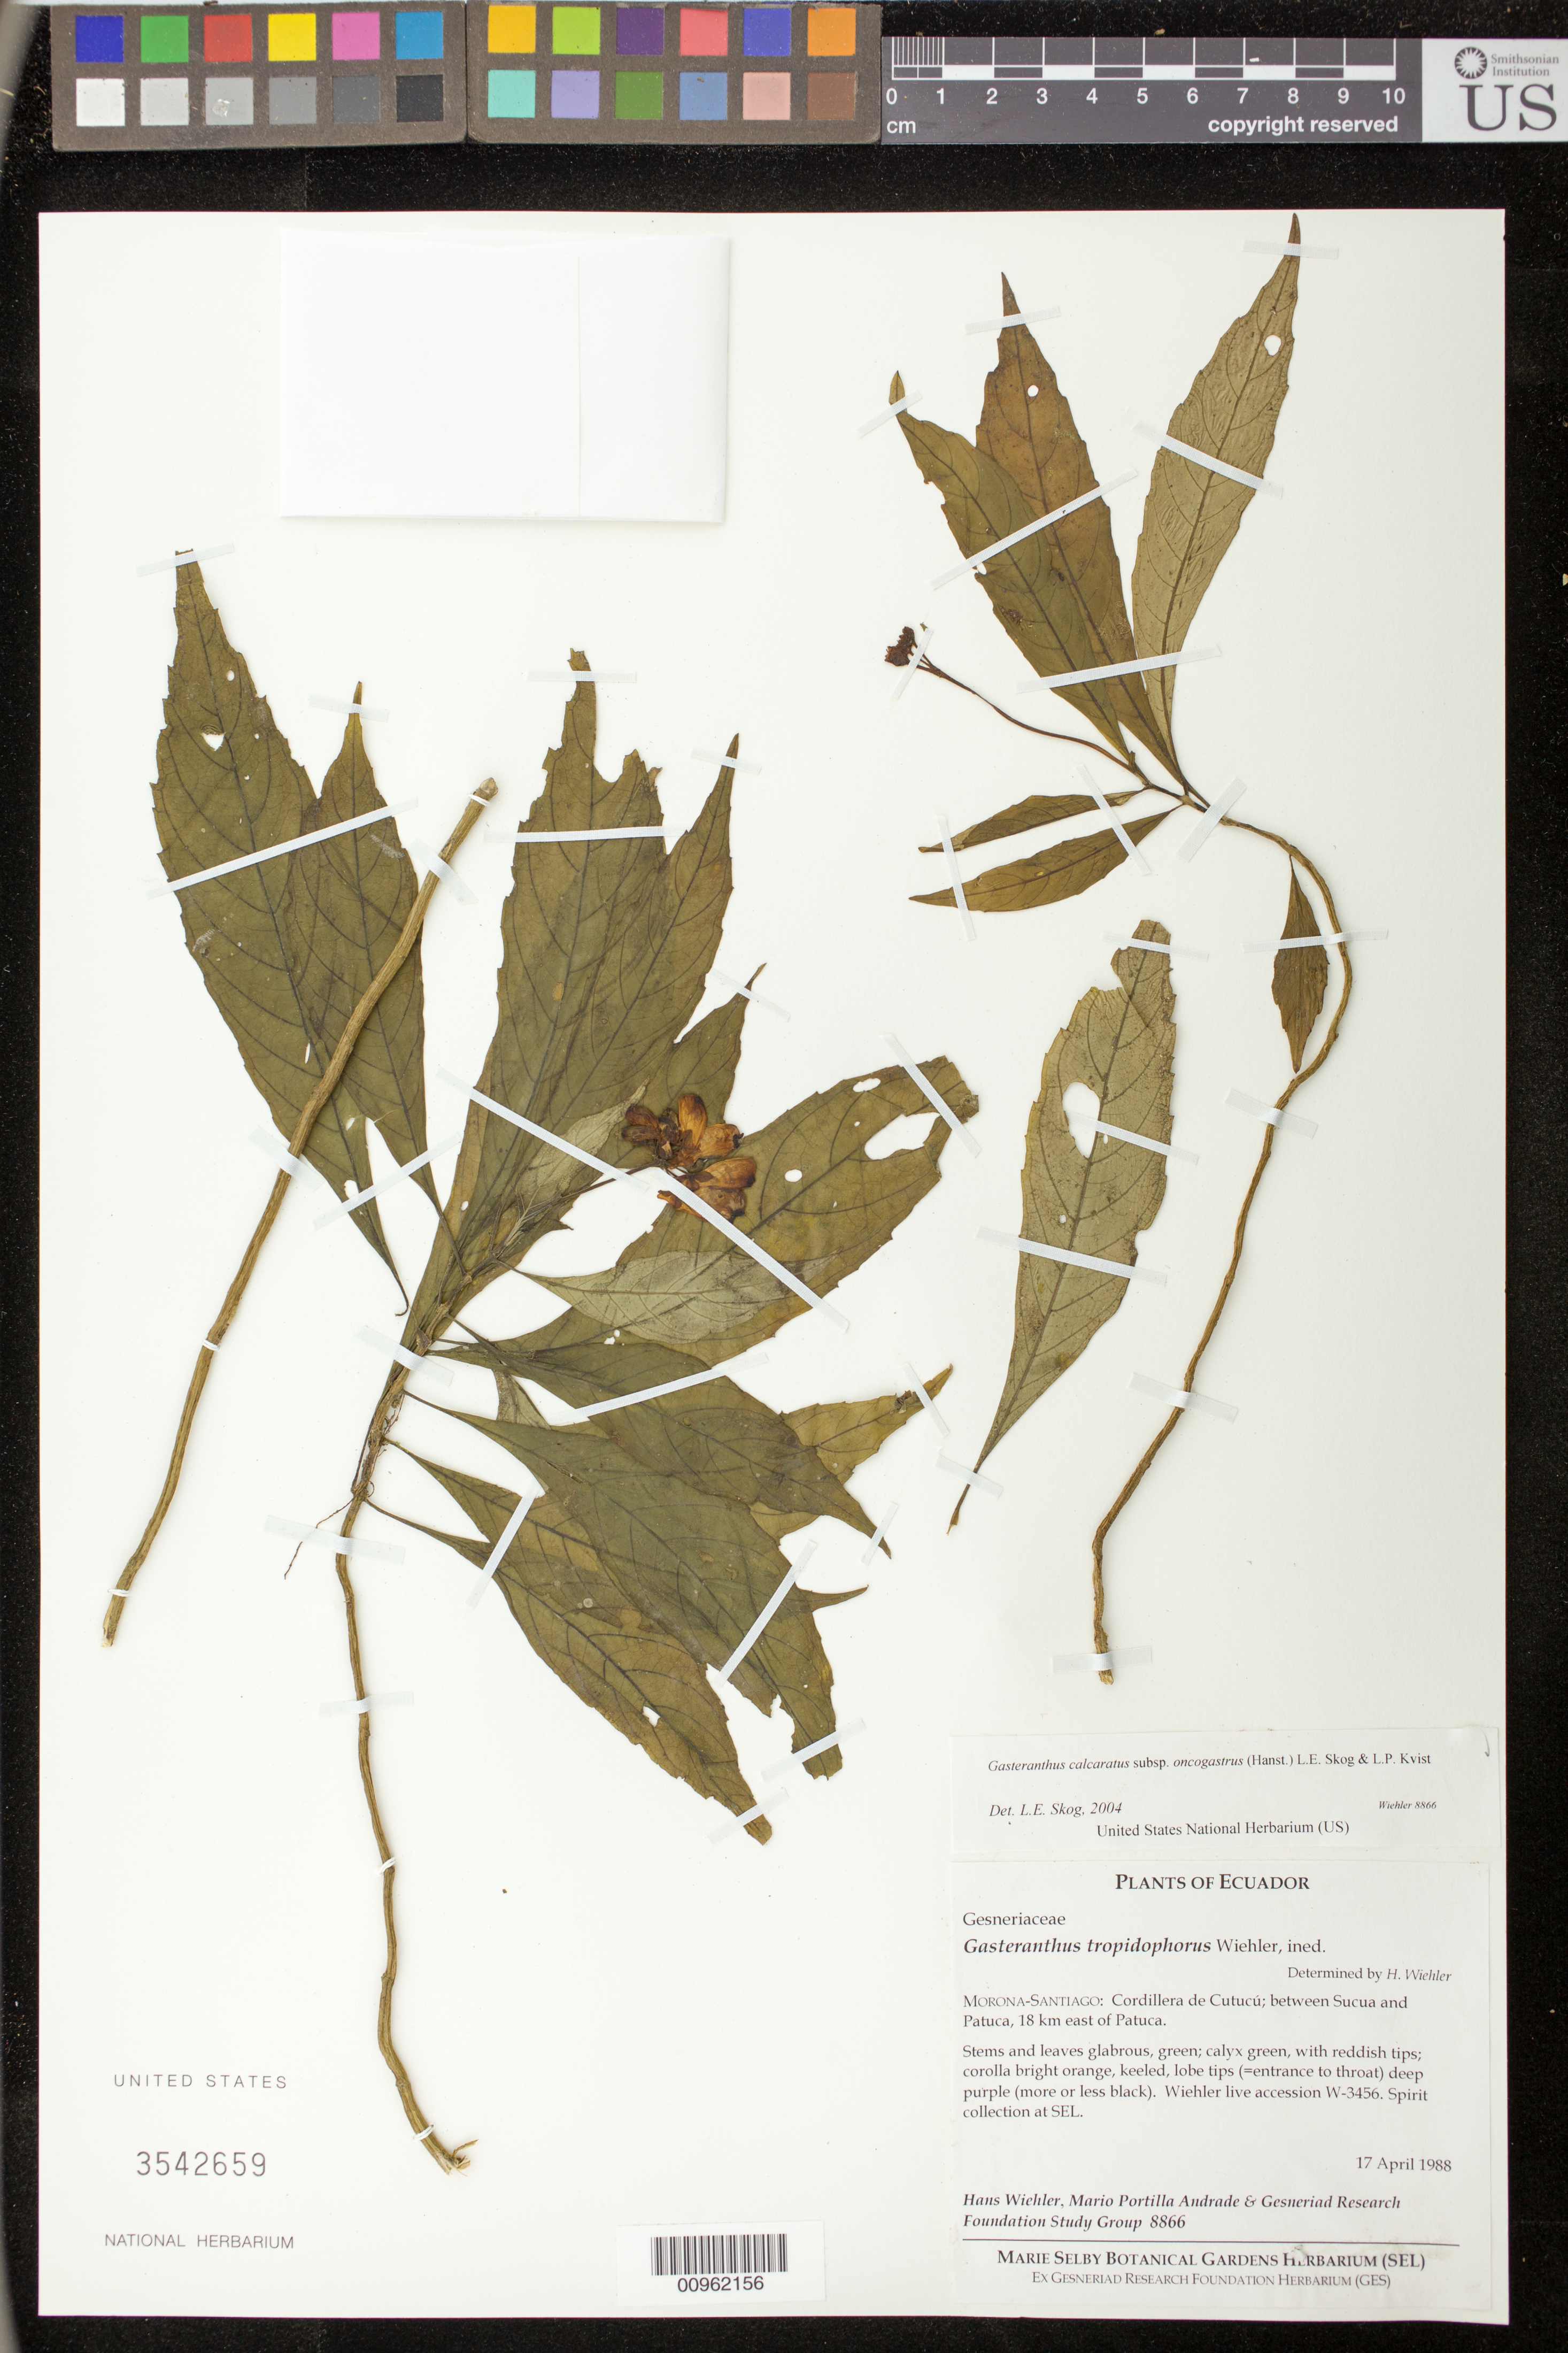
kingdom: Plantae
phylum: Tracheophyta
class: Magnoliopsida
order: Lamiales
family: Gesneriaceae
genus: Sinningia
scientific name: Sinningia incarnata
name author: (Aubl.) D.L. Denham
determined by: Skog, Laurence E.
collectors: H. J. Wiehler, M. Portilla Andrade & GRF Study Group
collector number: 8866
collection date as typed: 17 Apr 1988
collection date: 1988-04-17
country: Ecuador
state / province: Morona-Santiago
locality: Morona-Sangiago: Cordillera de Cutucú, between Sucua and Patuca, 18 km east of Patuca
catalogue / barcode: US 3542659